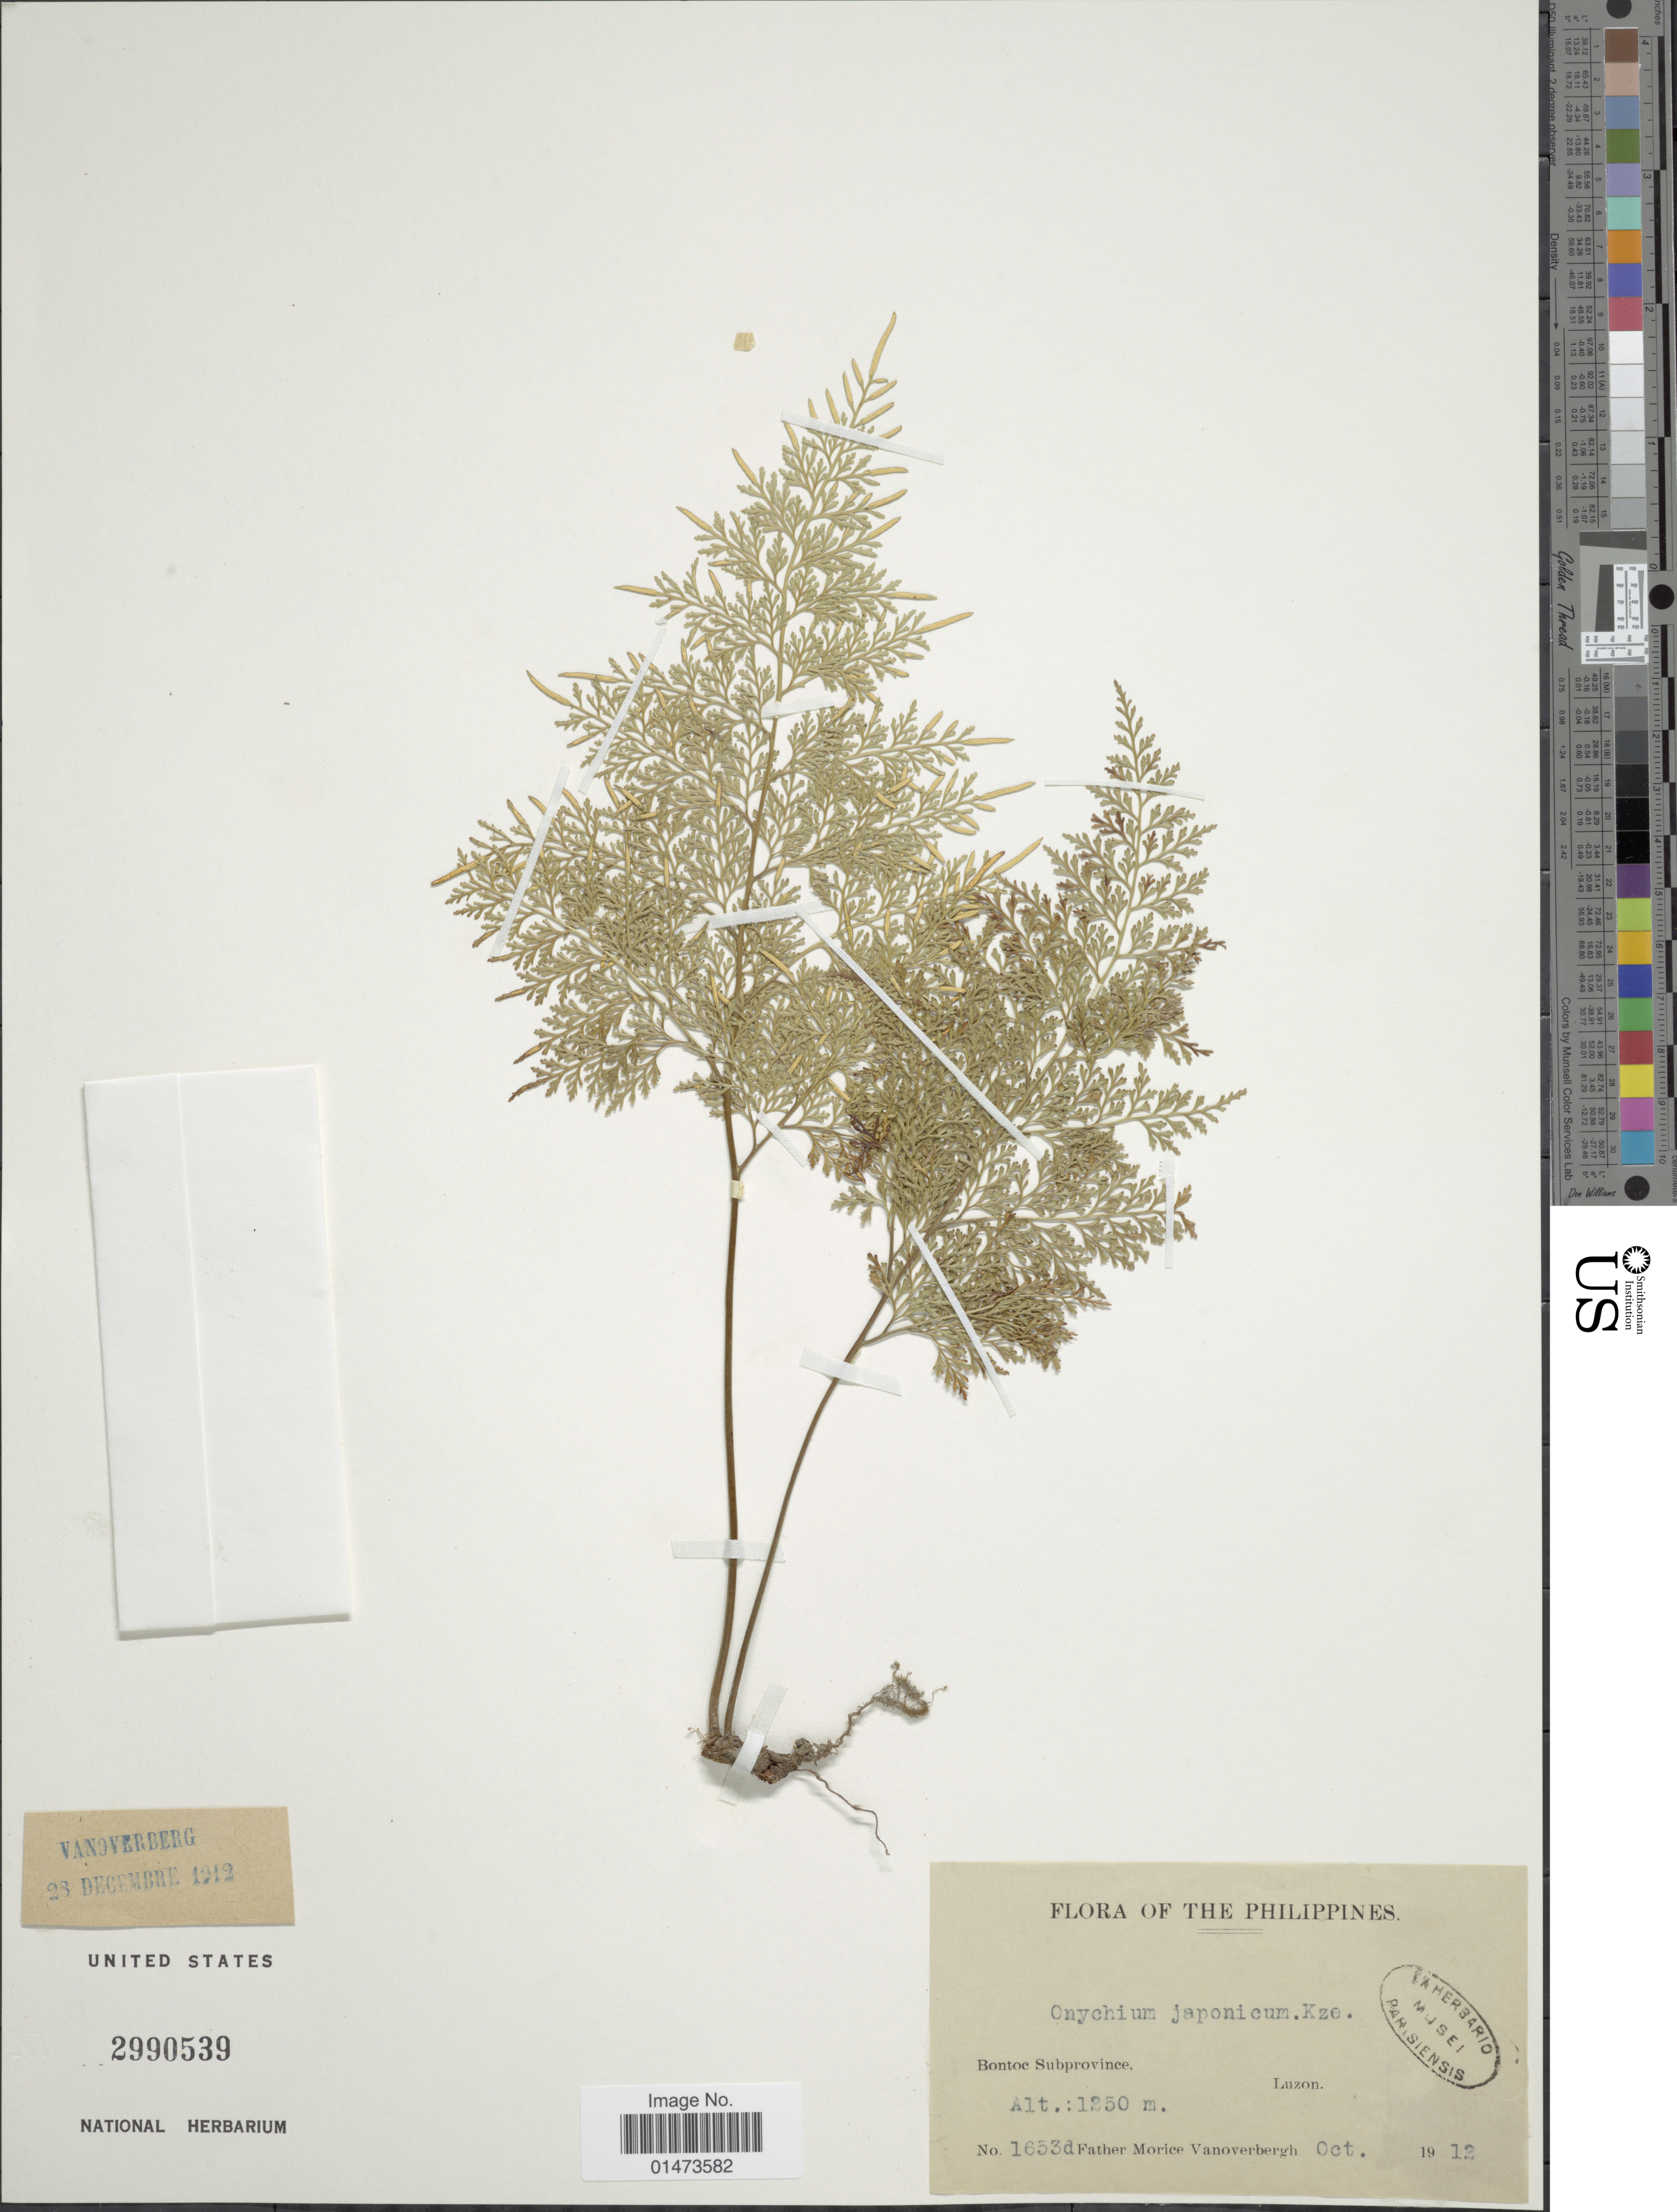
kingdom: Plantae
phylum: Tracheophyta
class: Polypodiopsida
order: Polypodiales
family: Pteridaceae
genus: Onychium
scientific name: Onychium siliculosum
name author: (Desv.) C. Chr.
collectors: M. Vanoverbergh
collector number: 1653d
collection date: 1912-10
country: Philippines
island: Luzon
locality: Bontoc Subprovince, Luzon.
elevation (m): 1250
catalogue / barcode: US 2990539